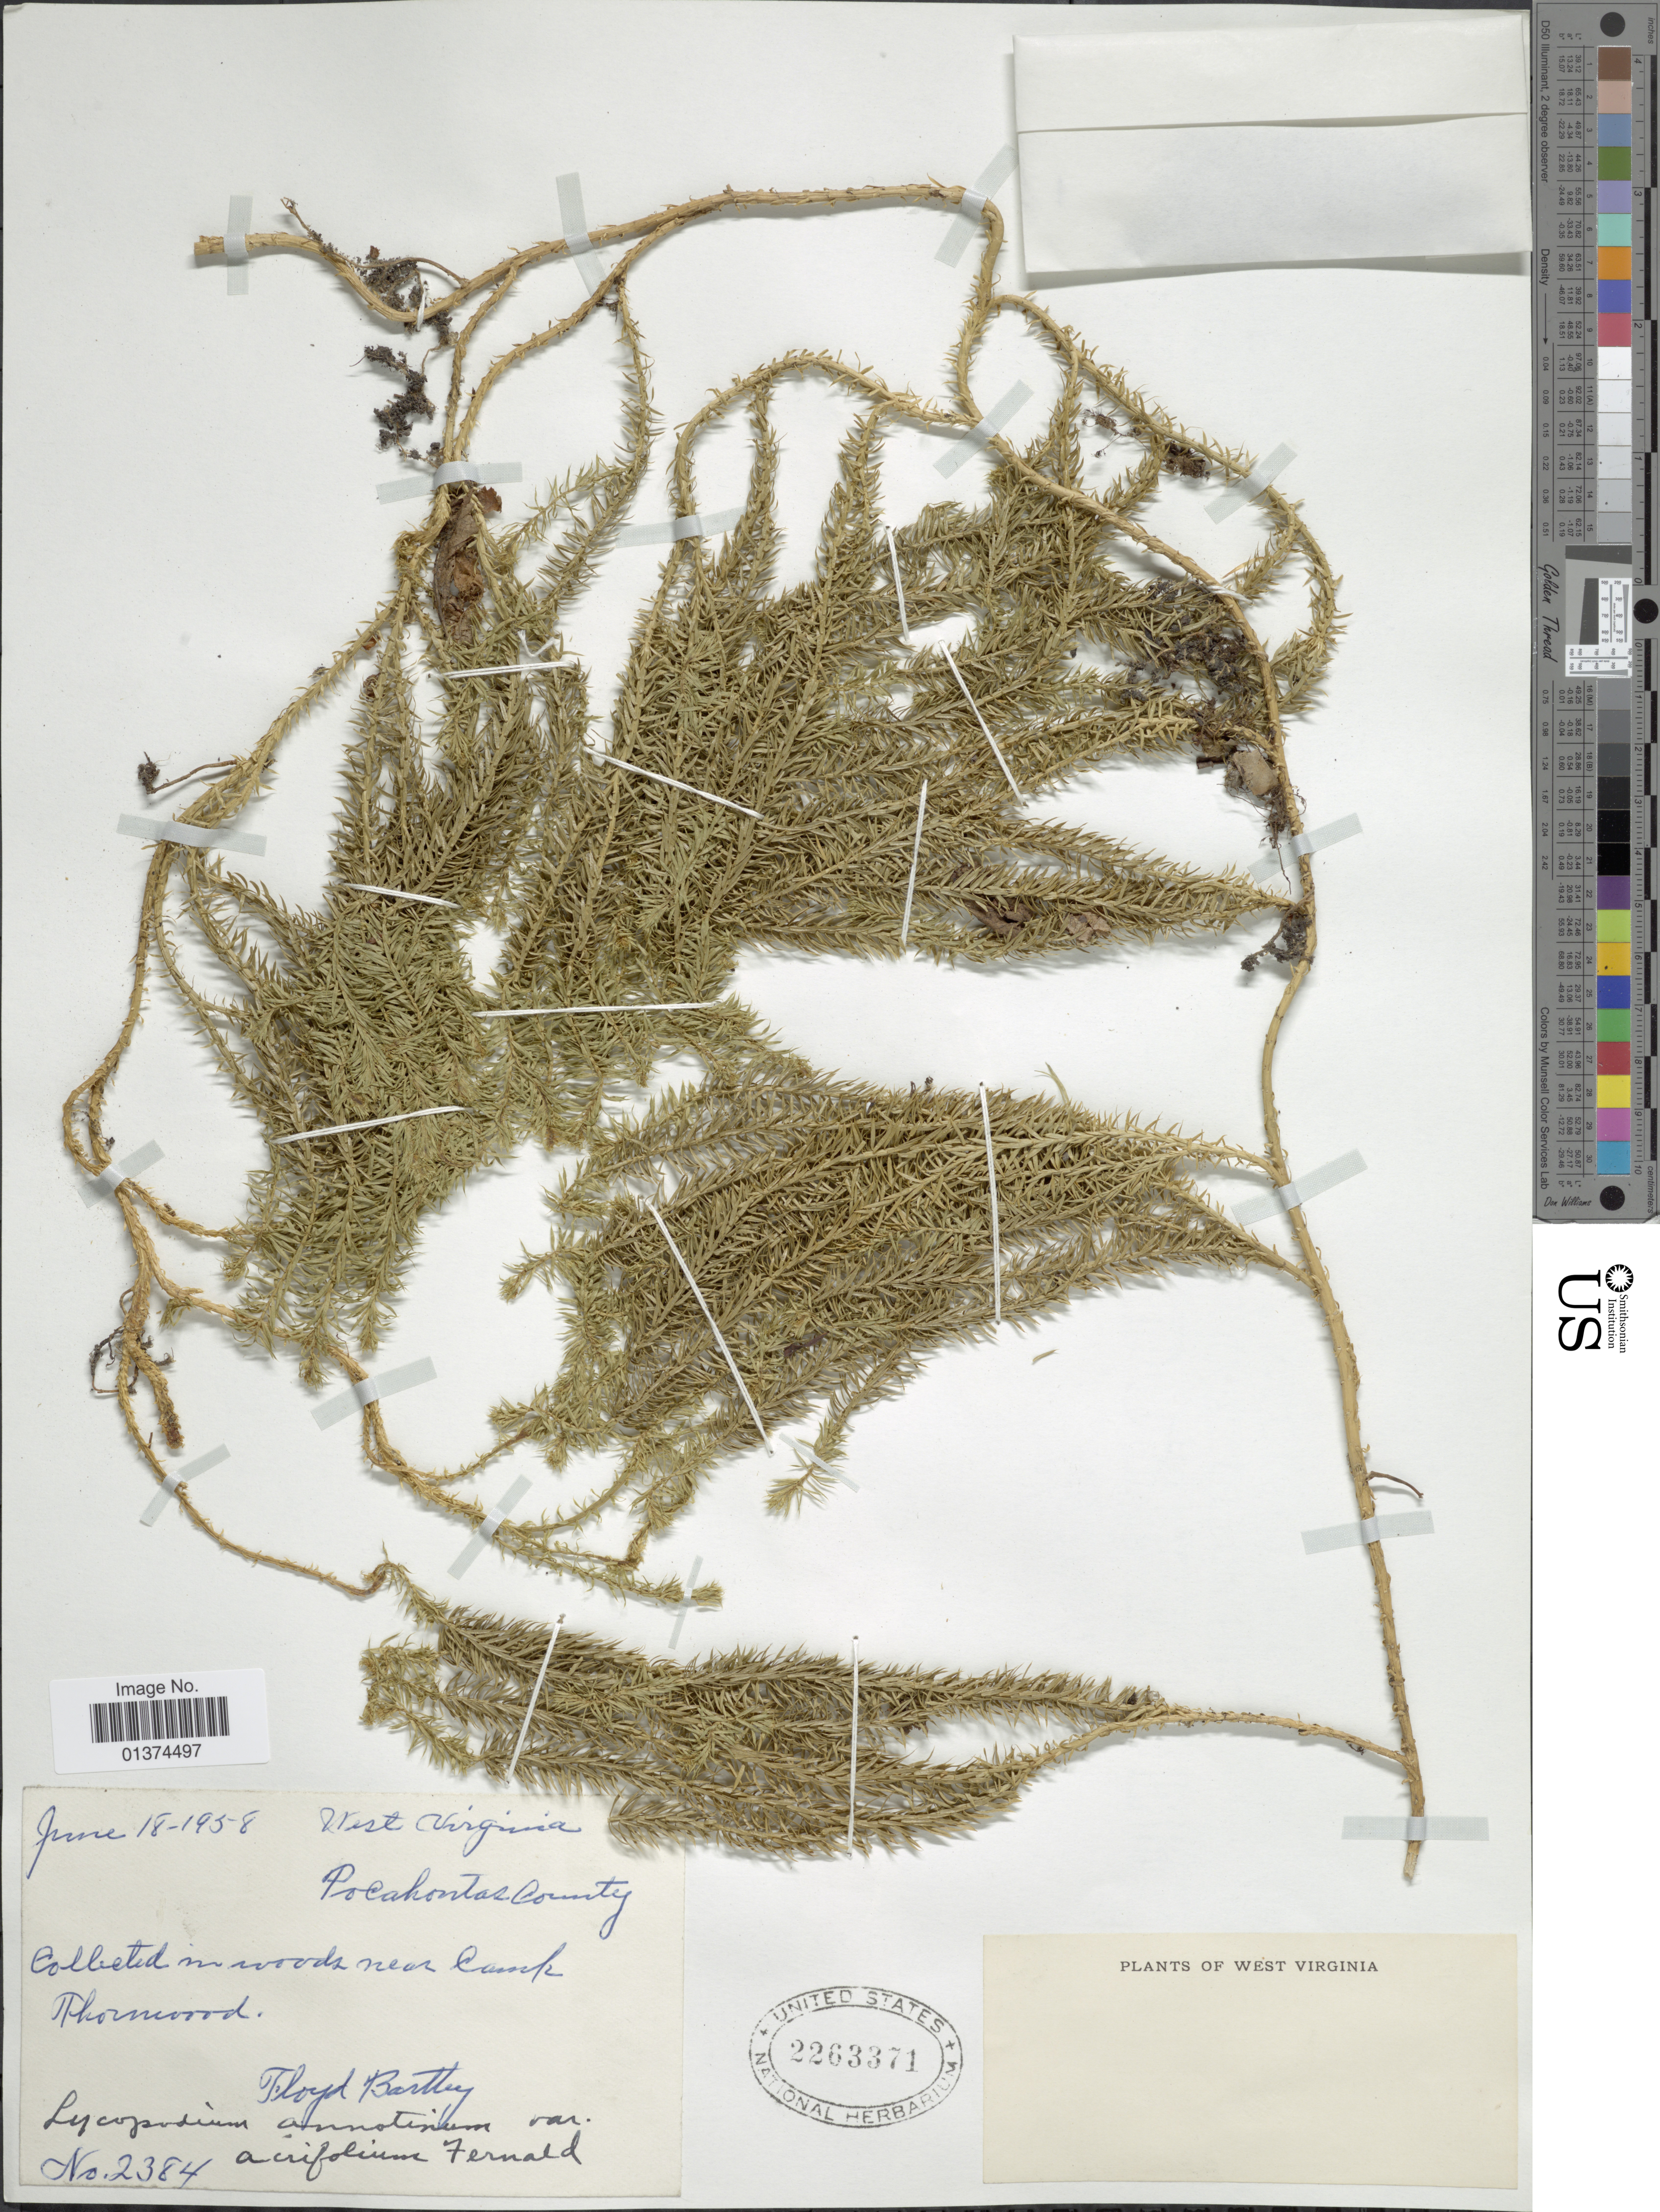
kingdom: Plantae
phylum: Tracheophyta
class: Lycopodiopsida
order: Lycopodiales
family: Lycopodiaceae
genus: Spinulum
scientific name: Spinulum annotinum subsp. annotinum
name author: (L.) A. Haines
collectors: F. Bartley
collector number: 2384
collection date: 1958-06-18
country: United States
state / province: West Virginia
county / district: Pocahontas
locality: Pocahontas County, Collected in woods near Camp Thornwood.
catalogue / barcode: US 2263371